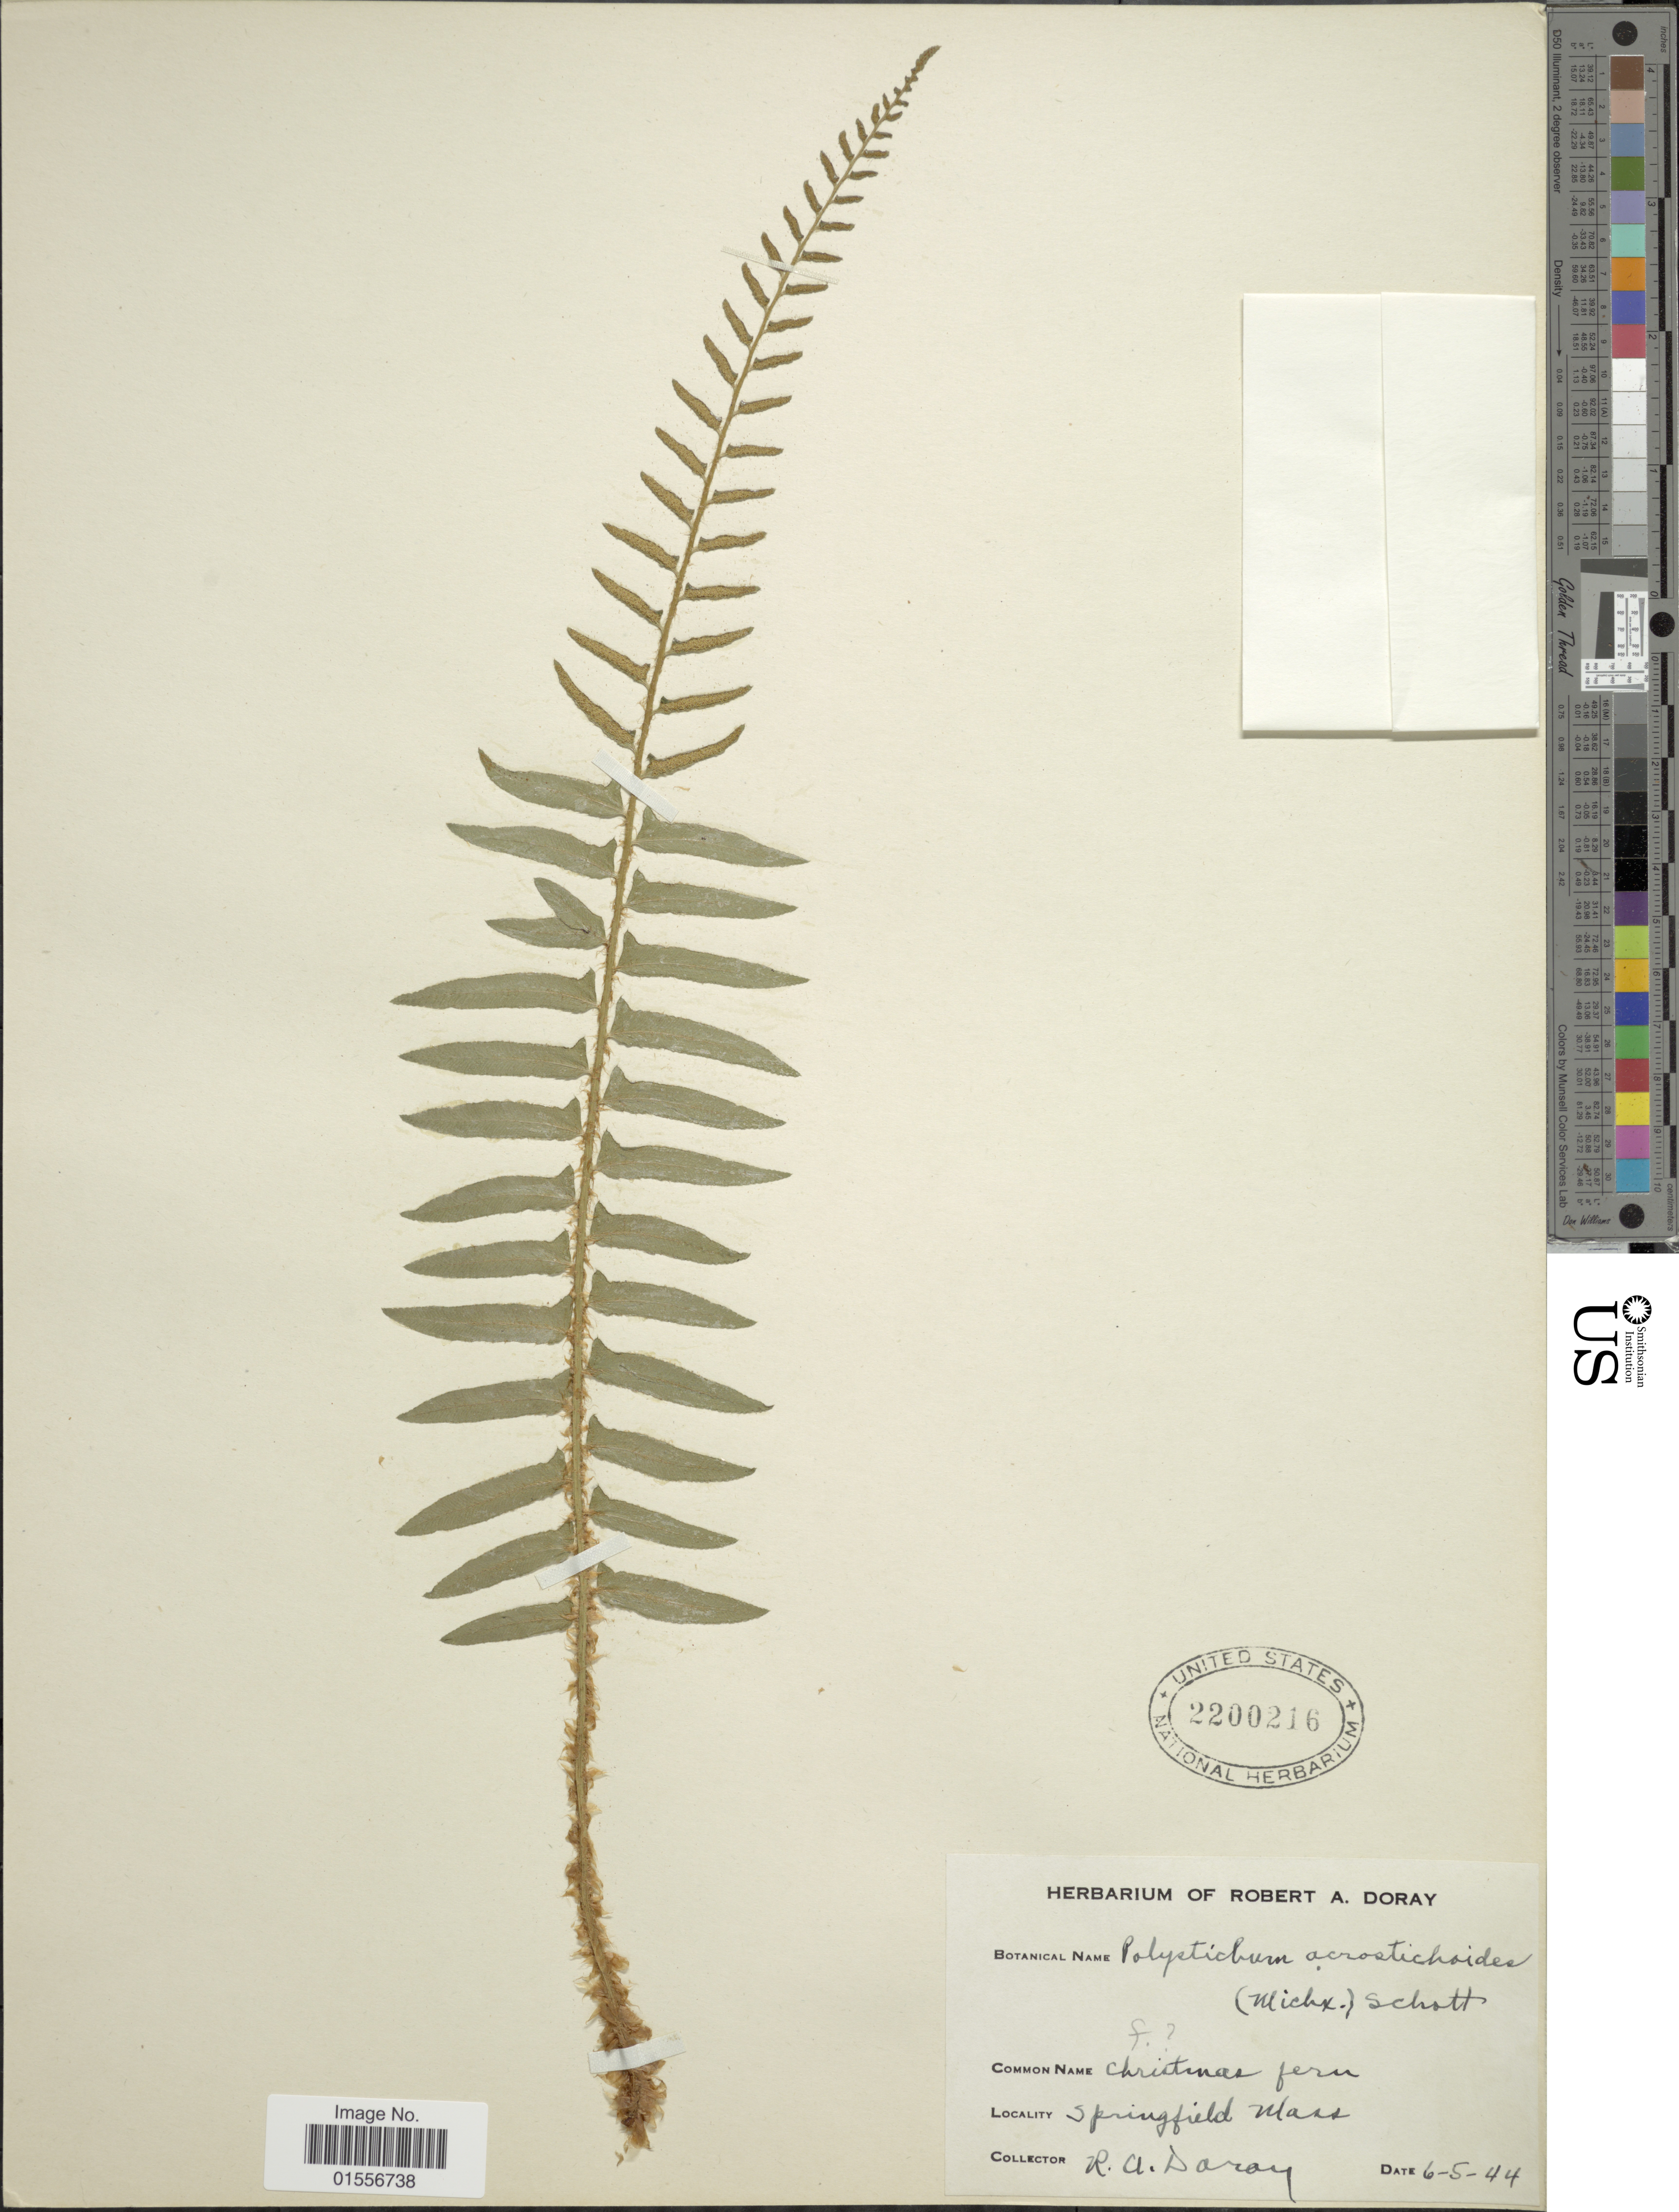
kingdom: Plantae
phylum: Tracheophyta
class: Polypodiopsida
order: Polypodiales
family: Dryopteridaceae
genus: Polystichum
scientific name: Polystichum acrostichoides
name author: (Michx.) Schott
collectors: R. Doray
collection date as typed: Transcribed d/m/y: 5/6/44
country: United States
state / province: Massachusetts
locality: Springfield Mass.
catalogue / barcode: US 2200216